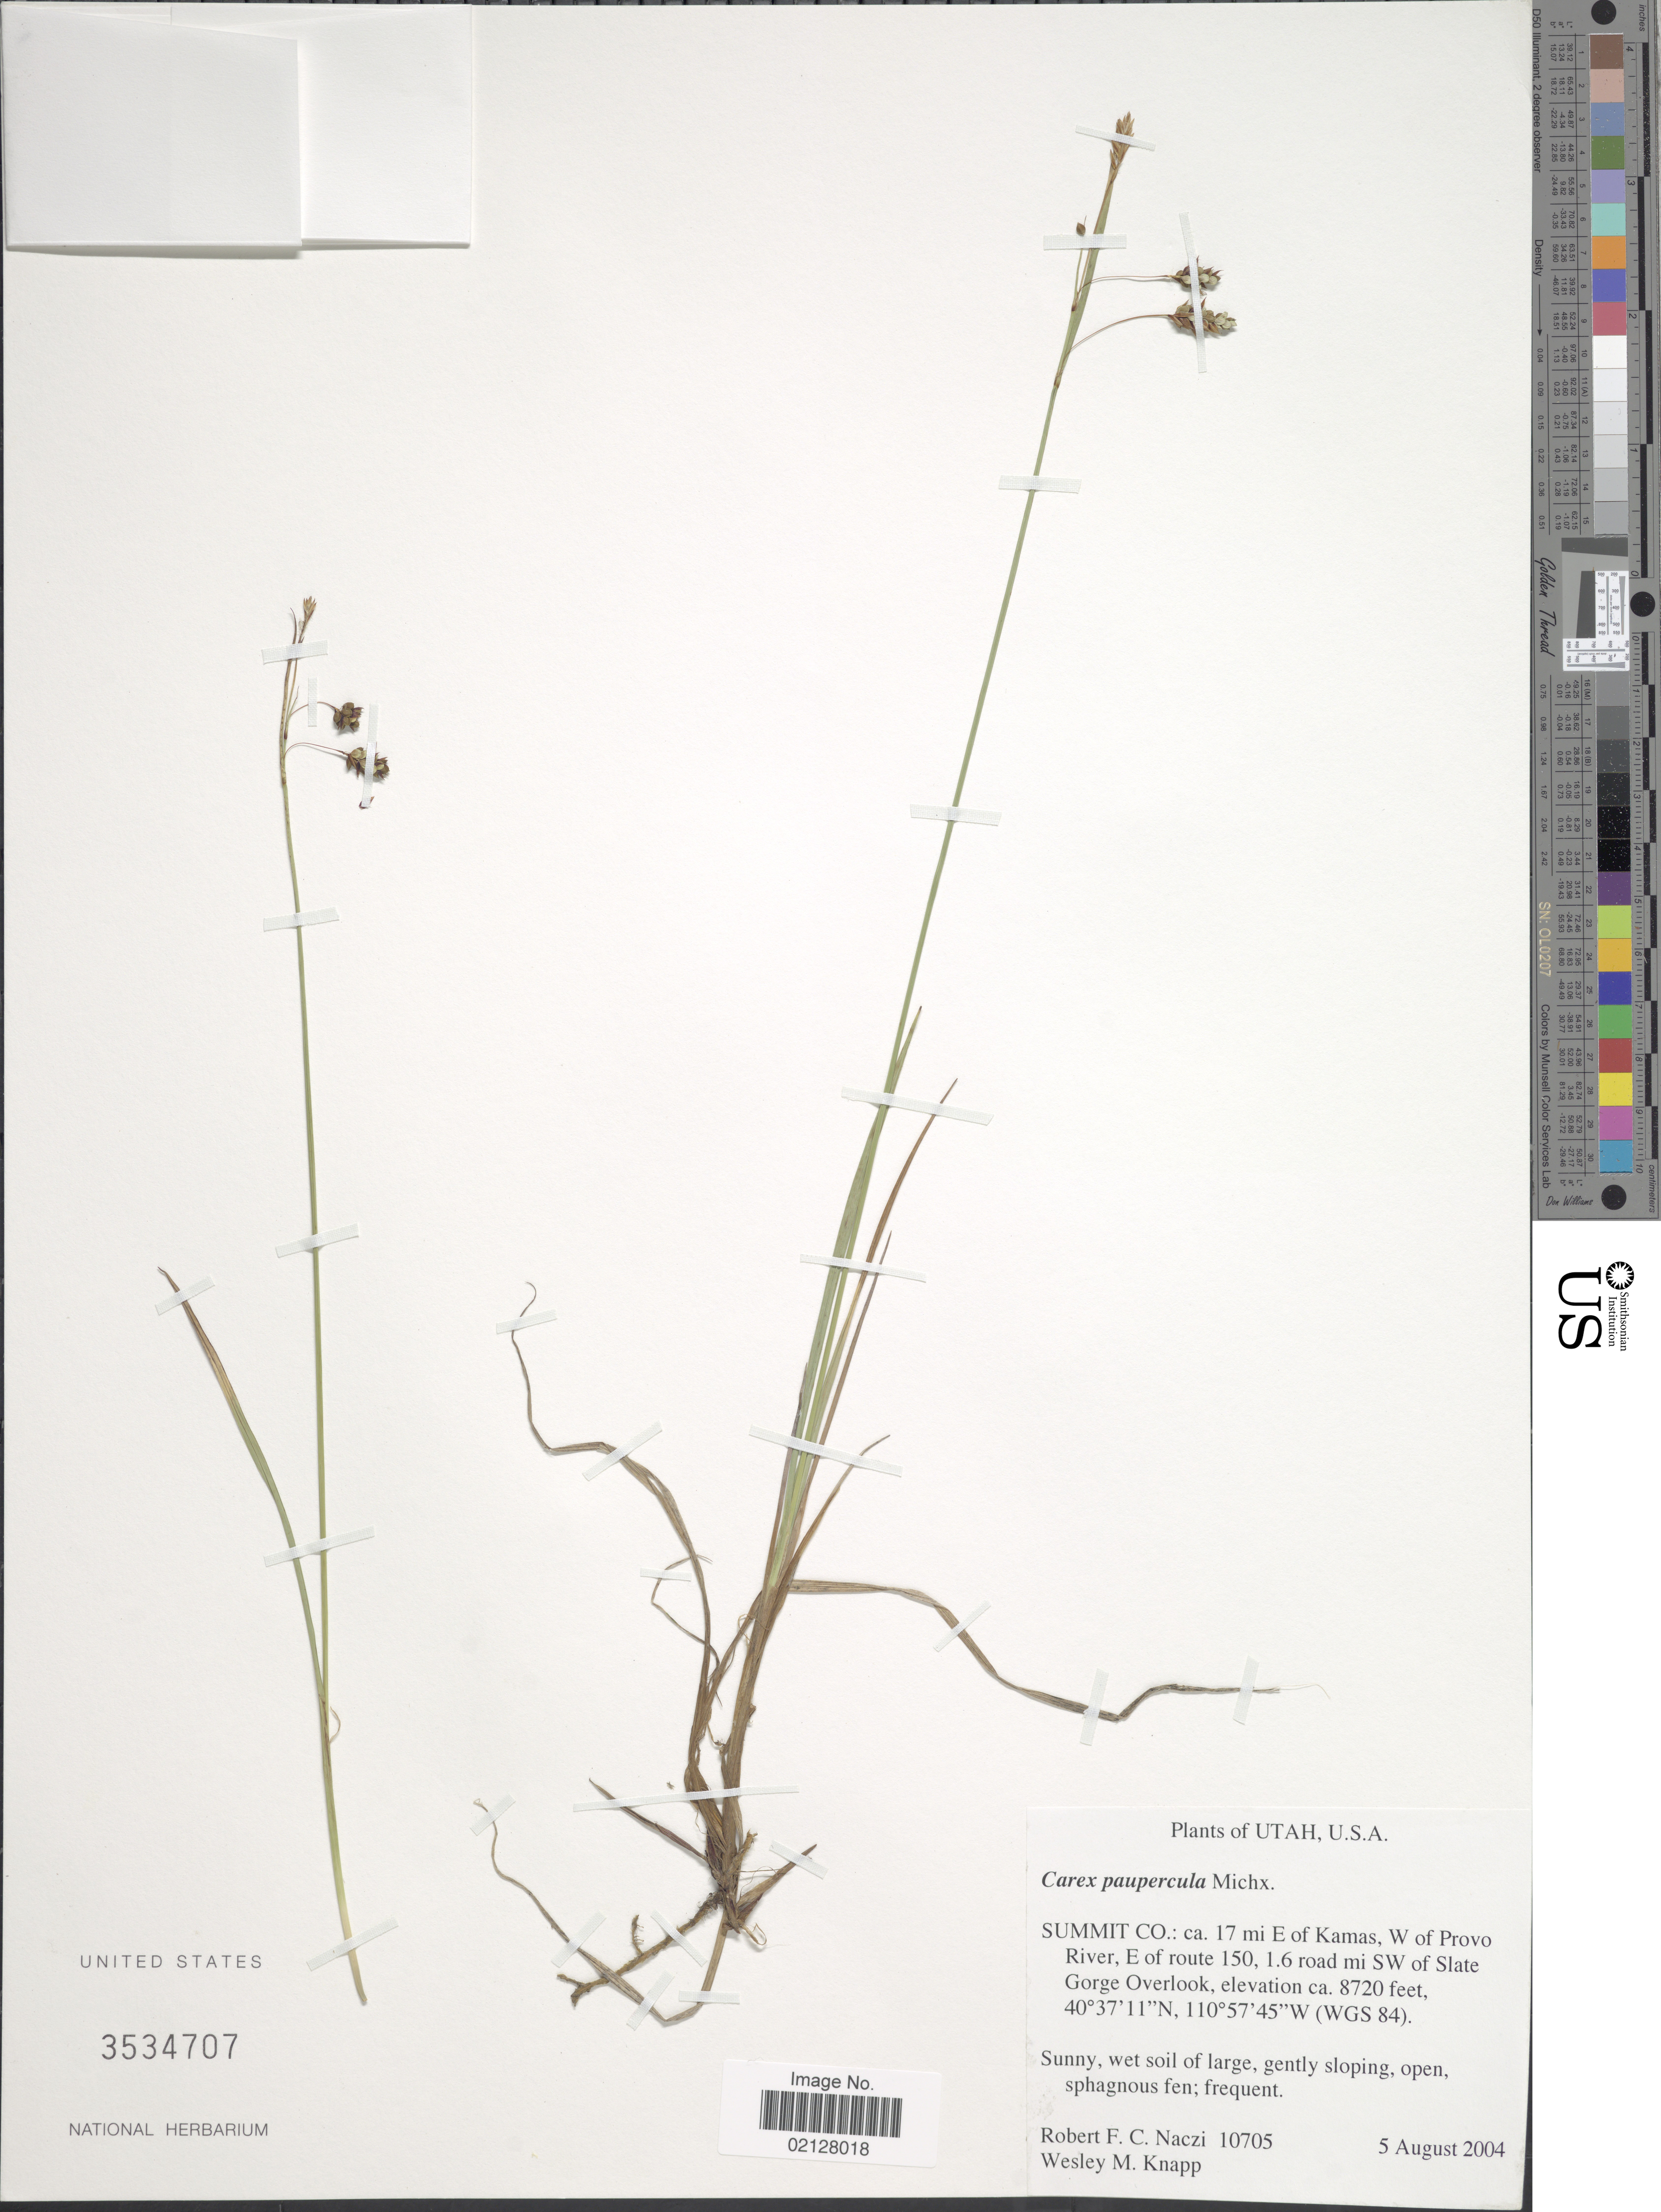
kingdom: Plantae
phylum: Tracheophyta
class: Liliopsida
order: Poales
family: Cyperaceae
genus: Carex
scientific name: Carex magellanica subsp. irrigua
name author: (Wahlenb.) Hiitonen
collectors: R. F. C. Naczi & W. Knapp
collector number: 10705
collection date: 2004-08-05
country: United States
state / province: Utah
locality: Summit Co.: ca. 17 mi E of Kamas, W of Provo River, E of route 150, 1.6 road mi SW of Slate Gorge Overlook (WGS 84)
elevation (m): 2658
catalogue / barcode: US 3534707